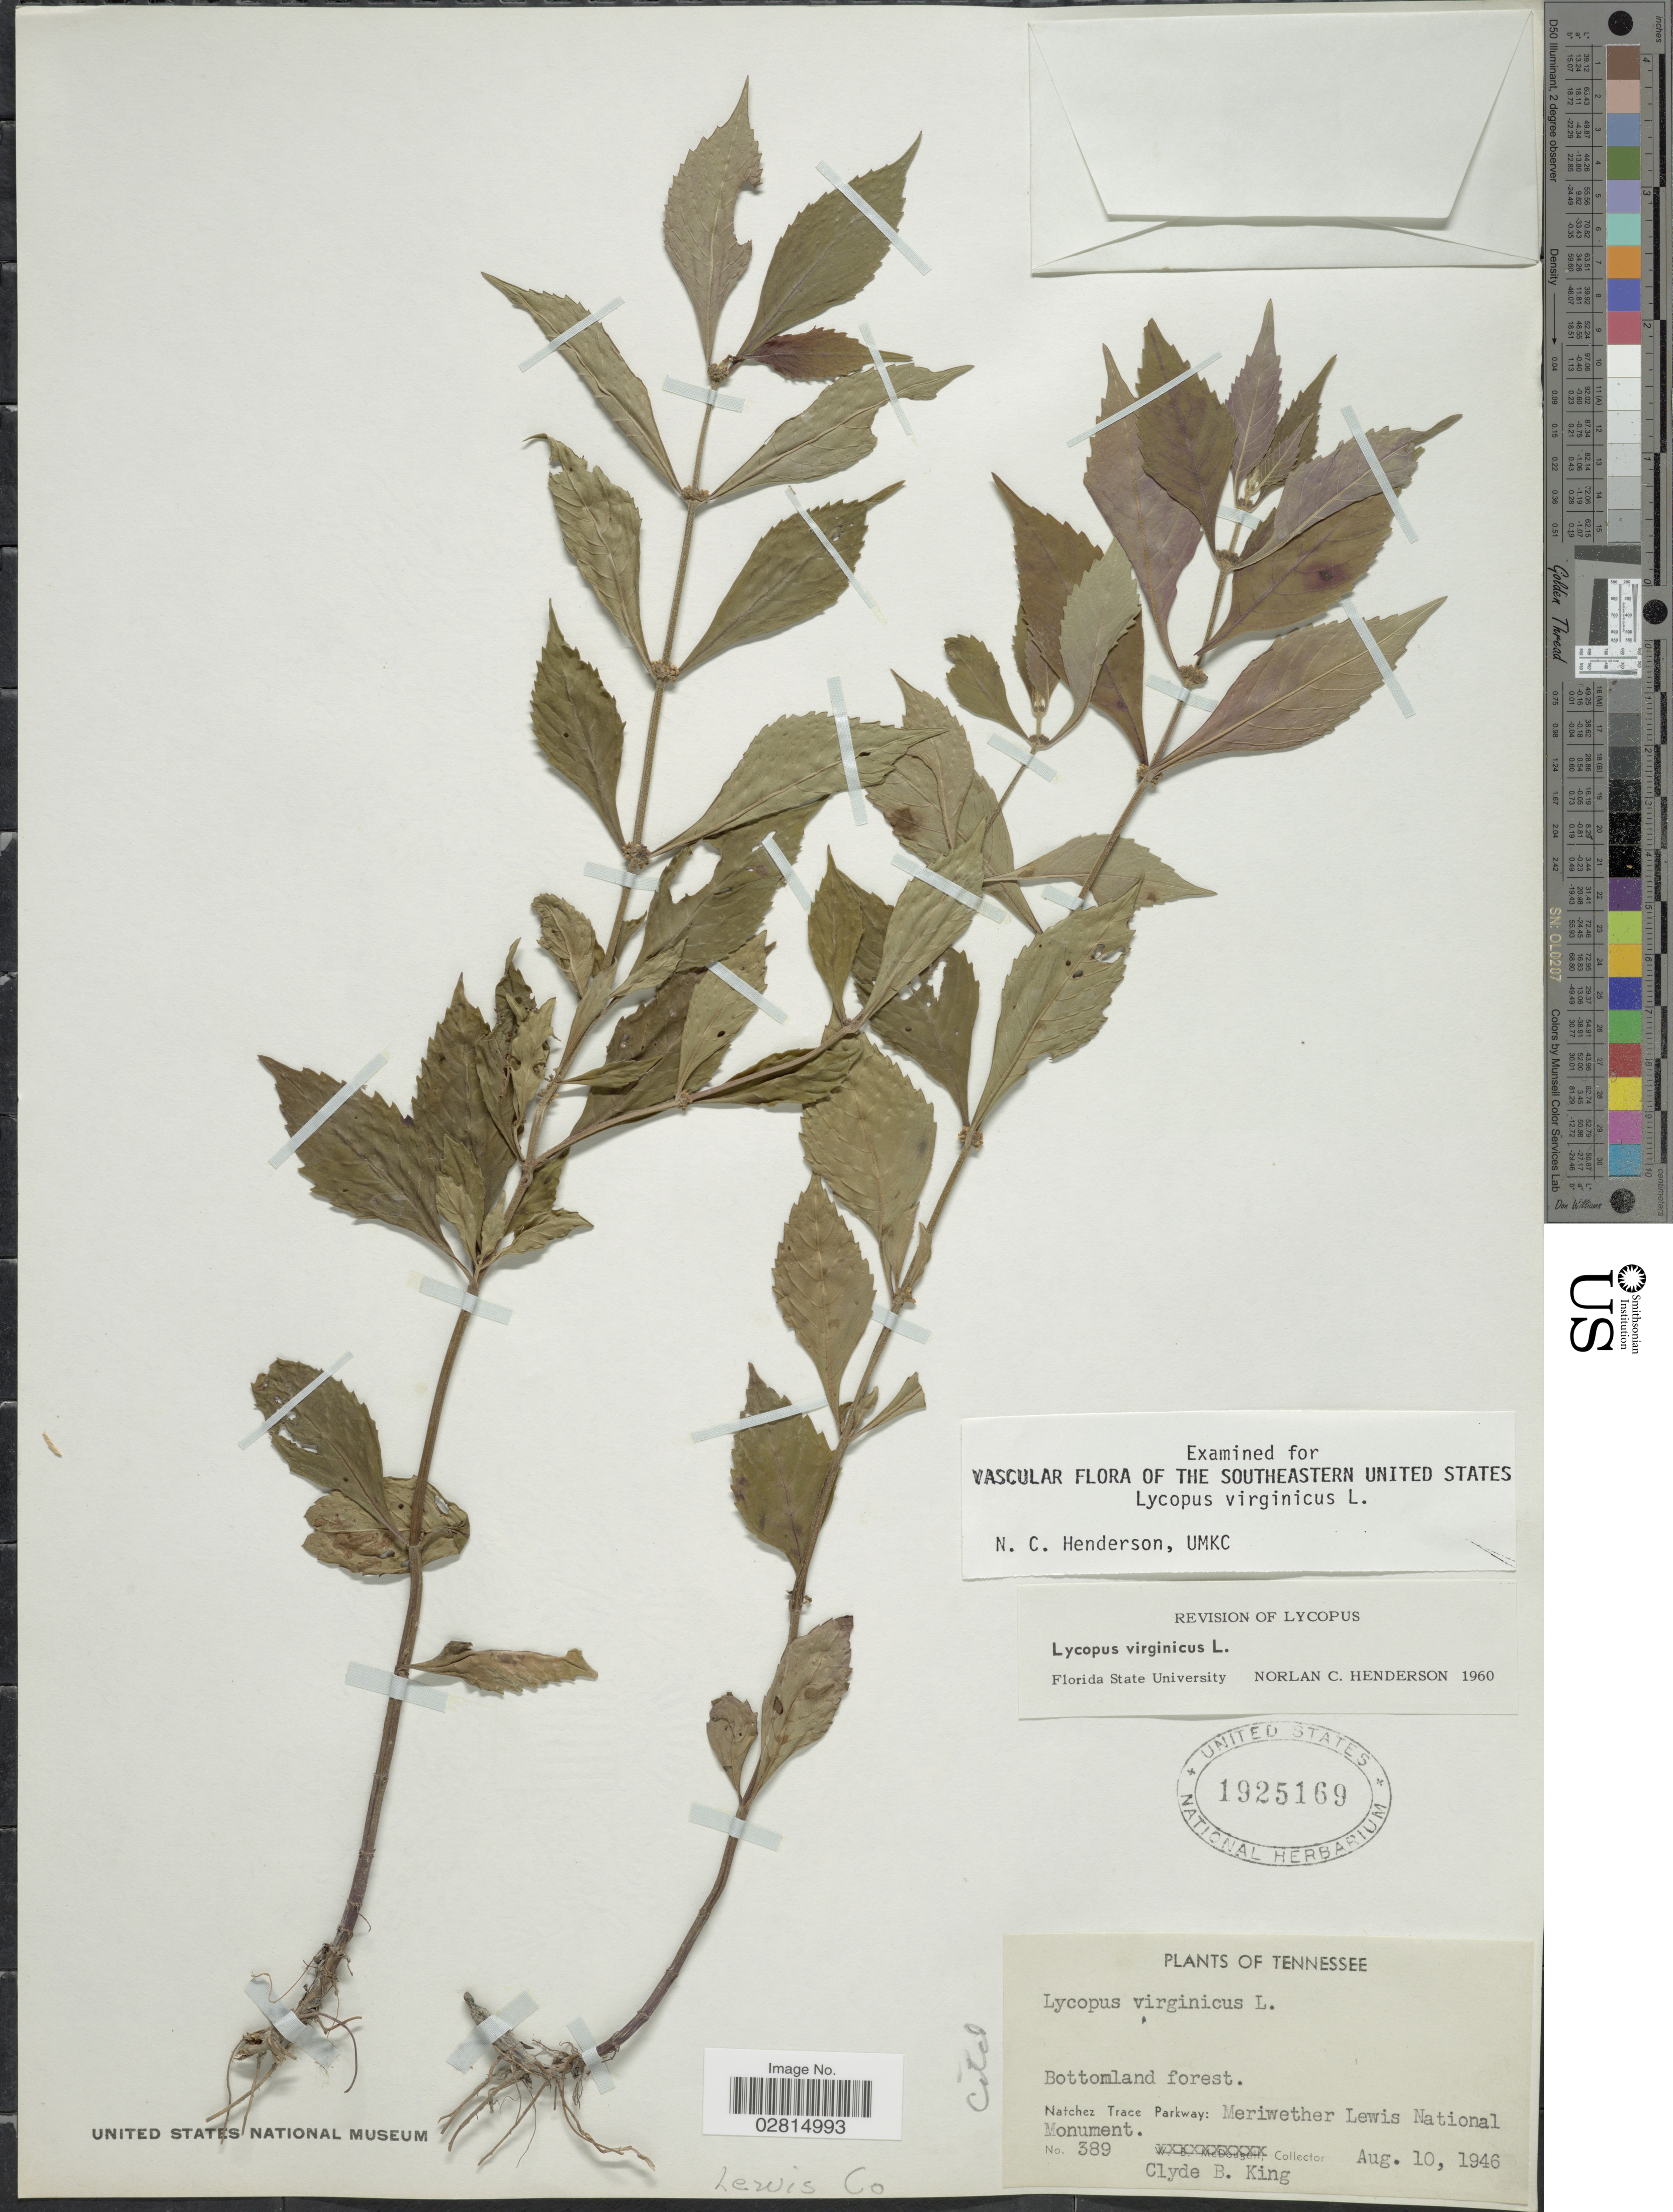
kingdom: Plantae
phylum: Tracheophyta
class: Magnoliopsida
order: Lamiales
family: Lamiaceae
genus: Lycopus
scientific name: Lycopus virginicus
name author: L.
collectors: C. R. Bell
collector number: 389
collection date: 1946-08-10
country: United States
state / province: Tennessee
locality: Natchez Trace Parkway: Meriwether Lewis National Monument, Lewis Co.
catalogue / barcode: US 1925169